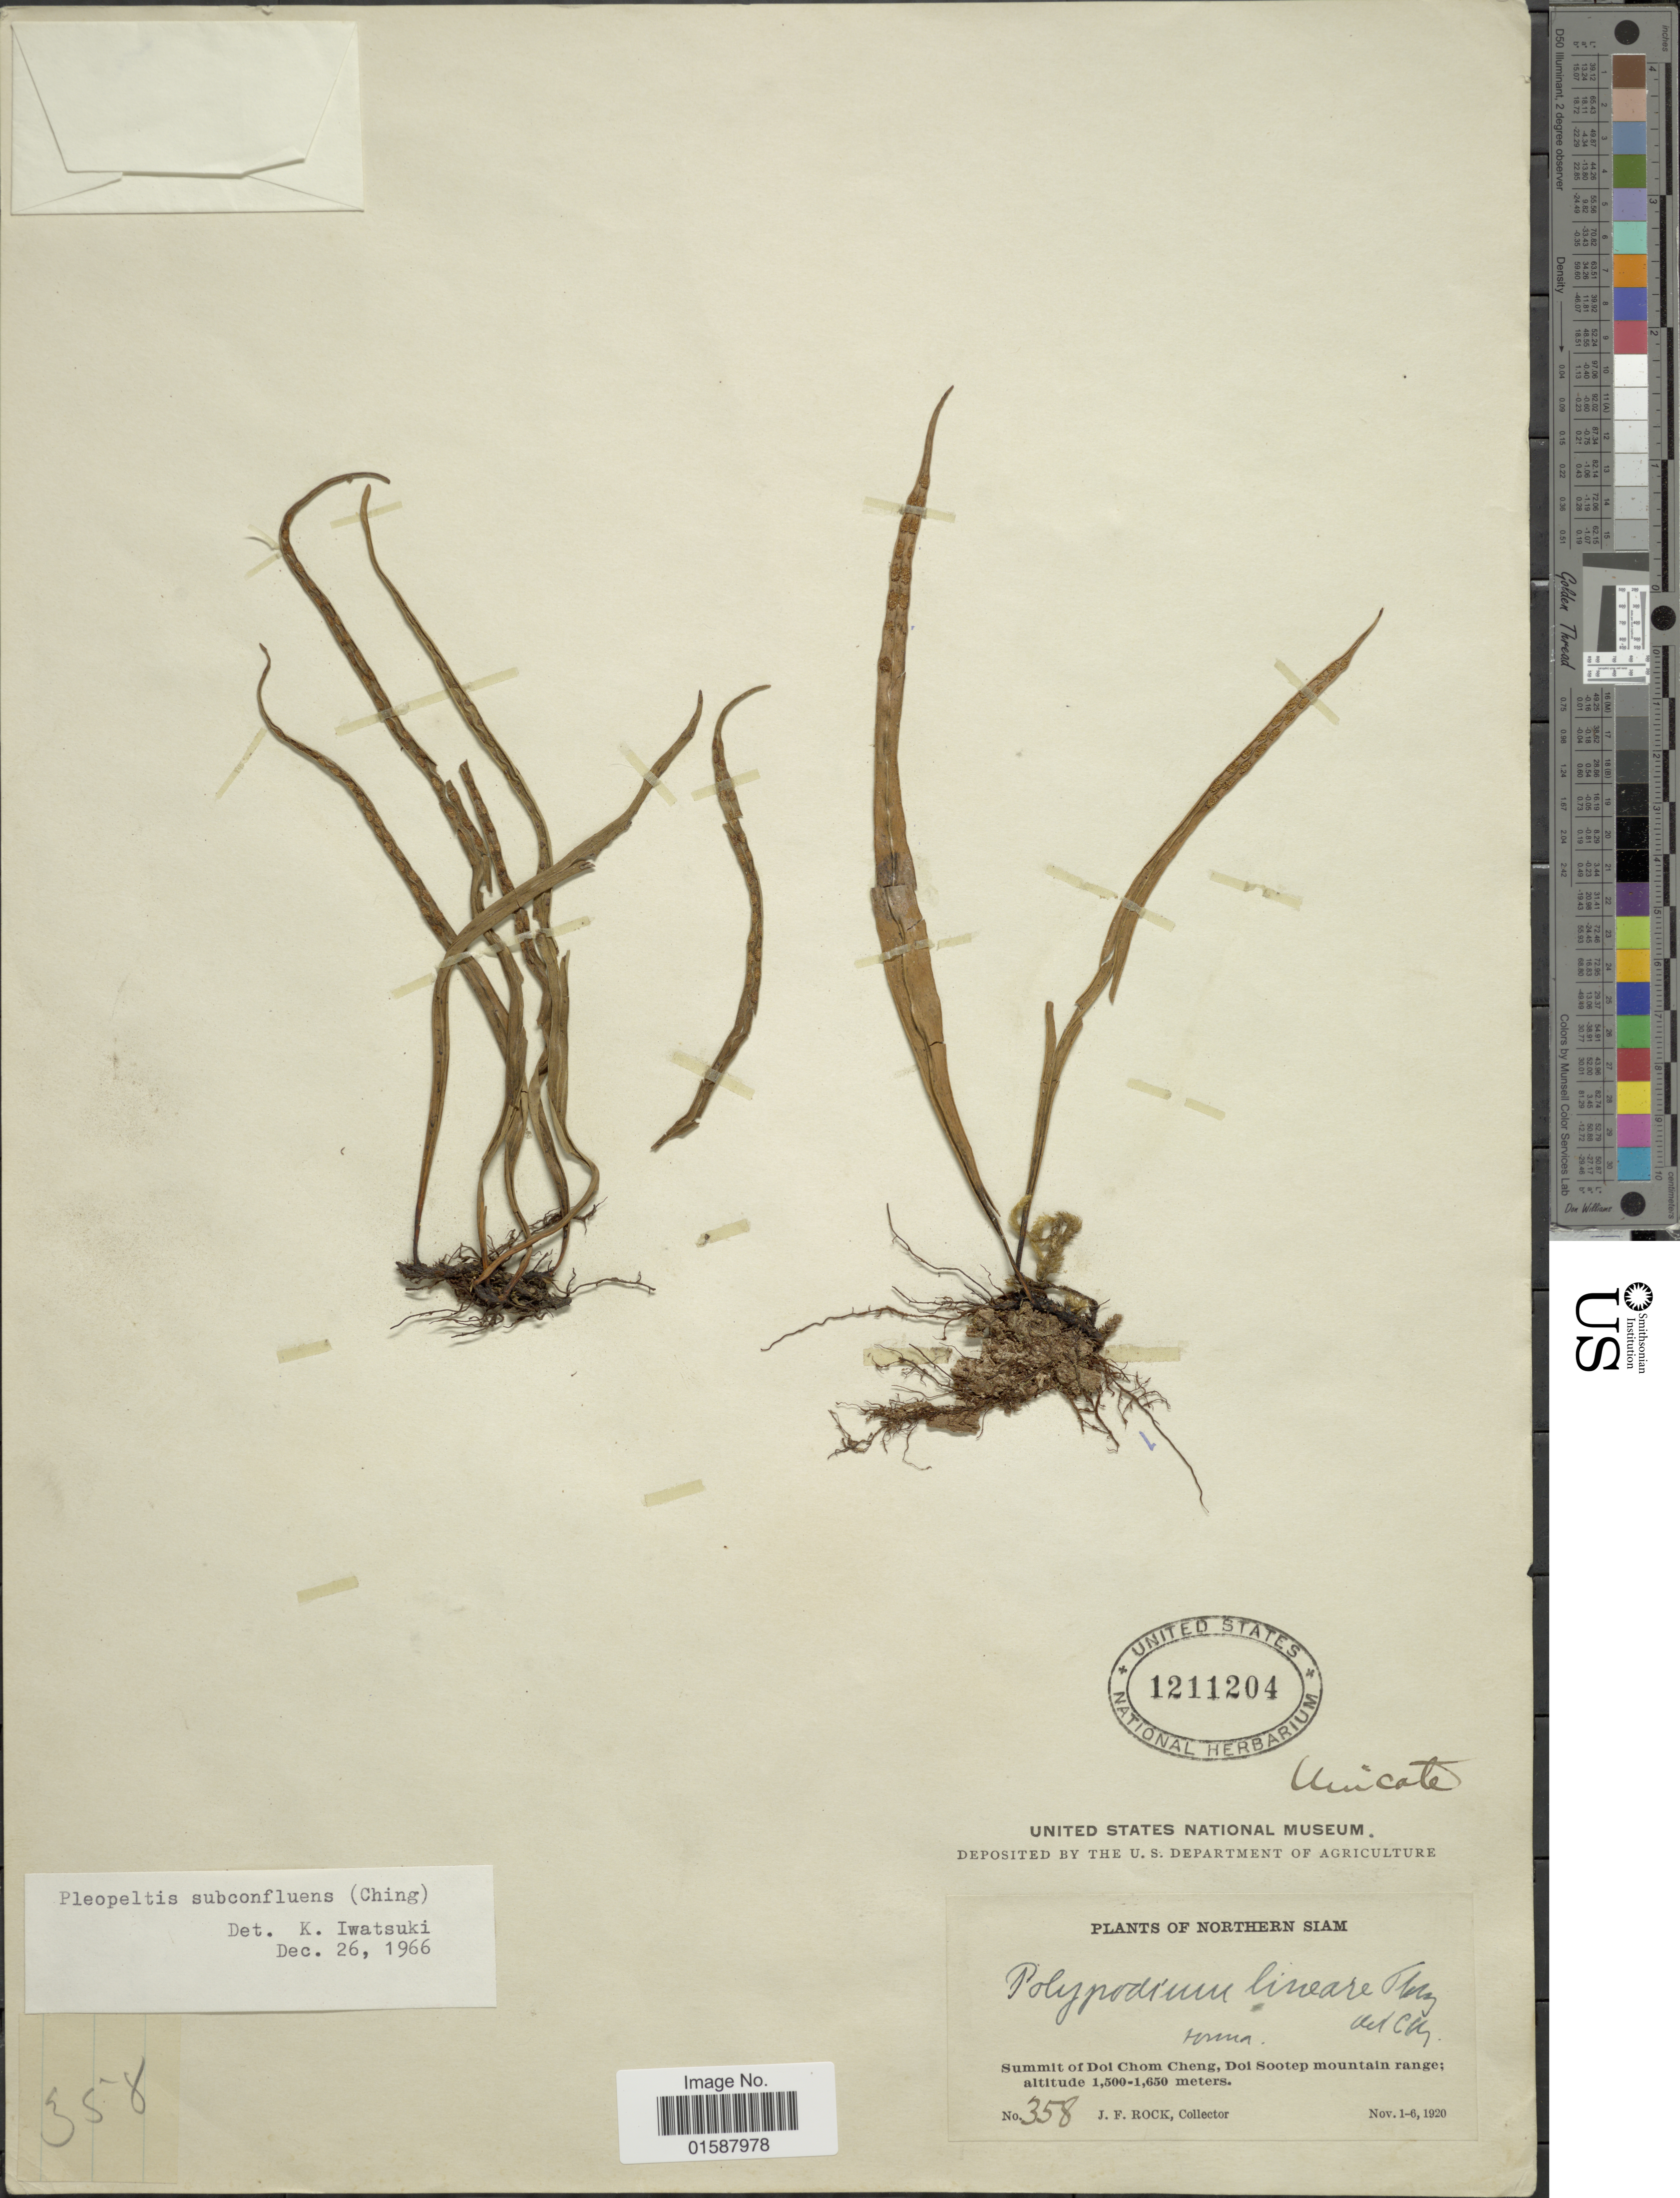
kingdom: Plantae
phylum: Tracheophyta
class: Polypodiopsida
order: Polypodiales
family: Polypodiaceae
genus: Lepisorus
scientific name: Lepisorus subconfluens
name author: Ching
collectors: J. Rock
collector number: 358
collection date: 1920-11-01/1920-11-06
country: Thailand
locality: Summit of Doi Chom Cheng, Doi Sootep mountain range. Northern Siam.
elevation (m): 1500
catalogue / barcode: US 1211204